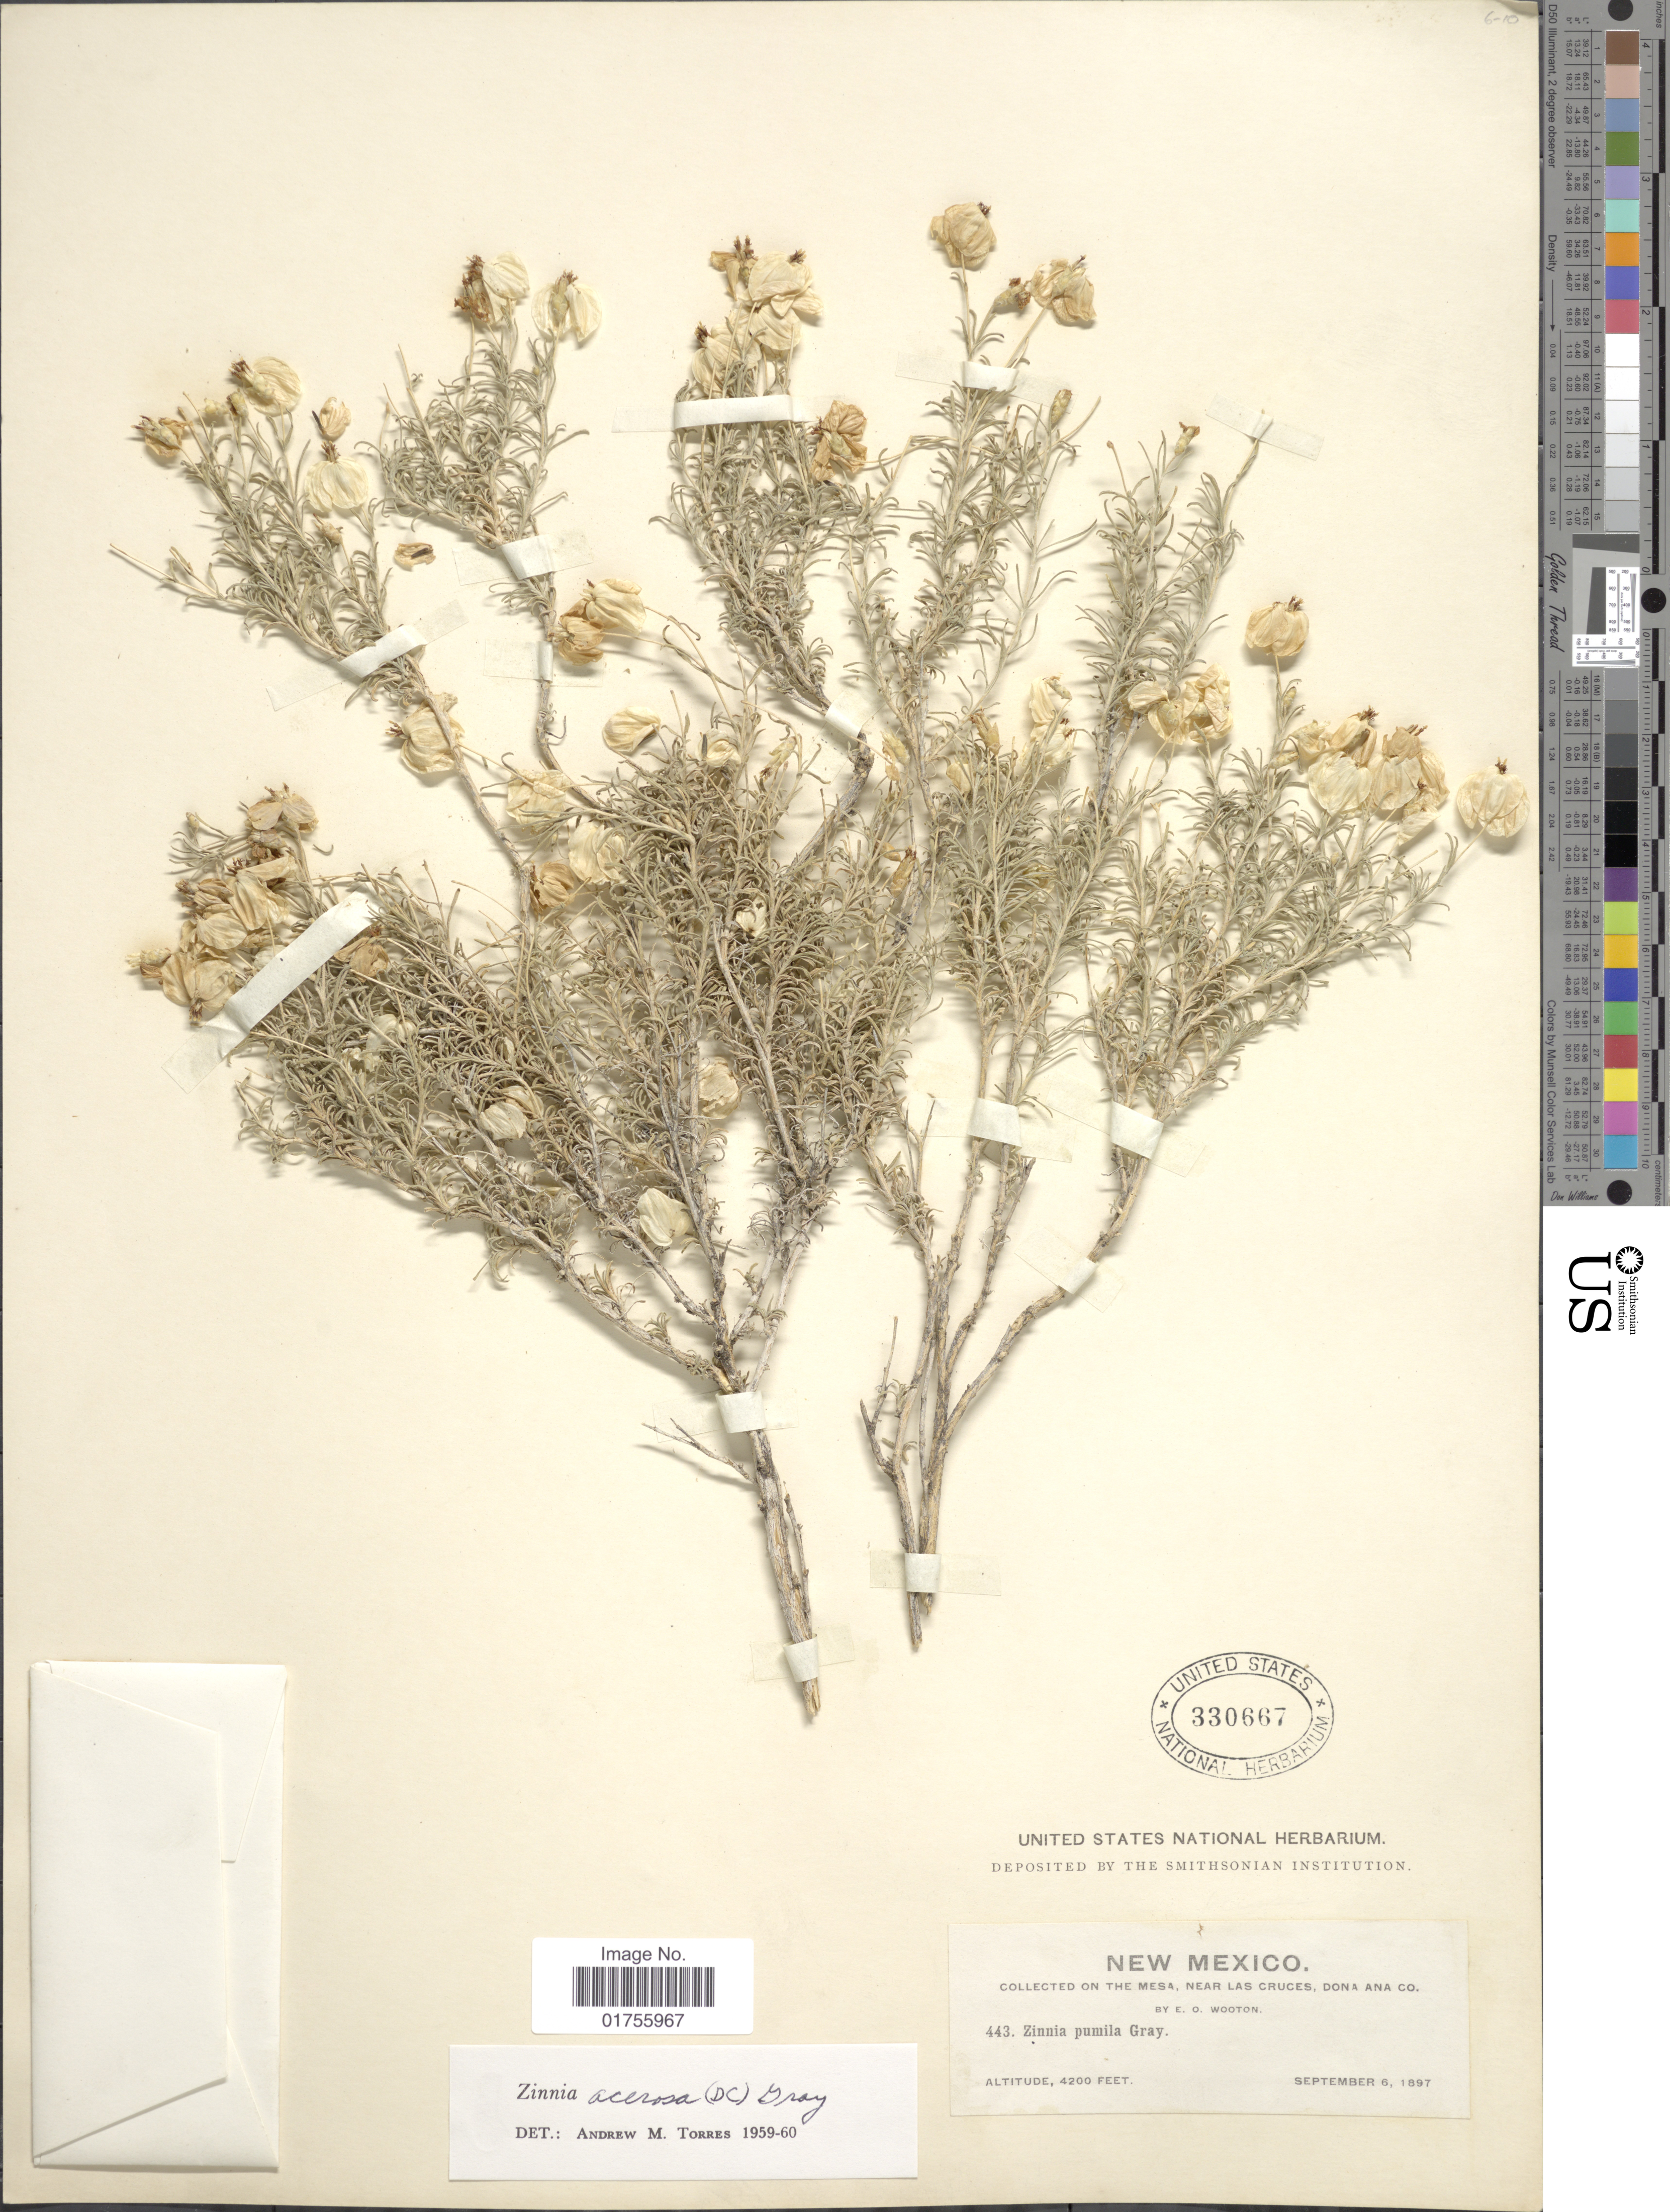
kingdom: Plantae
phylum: Tracheophyta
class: Magnoliopsida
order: Asterales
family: Asteraceae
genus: Zinnia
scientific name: Zinnia acerosa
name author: (DC.) A. Gray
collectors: E. O. Wooton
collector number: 443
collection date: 1897-09-06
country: United States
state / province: New Mexico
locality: On the Mesa, Near Las Cruces, Dona Ana Co.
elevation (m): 1280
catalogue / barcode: US 330667